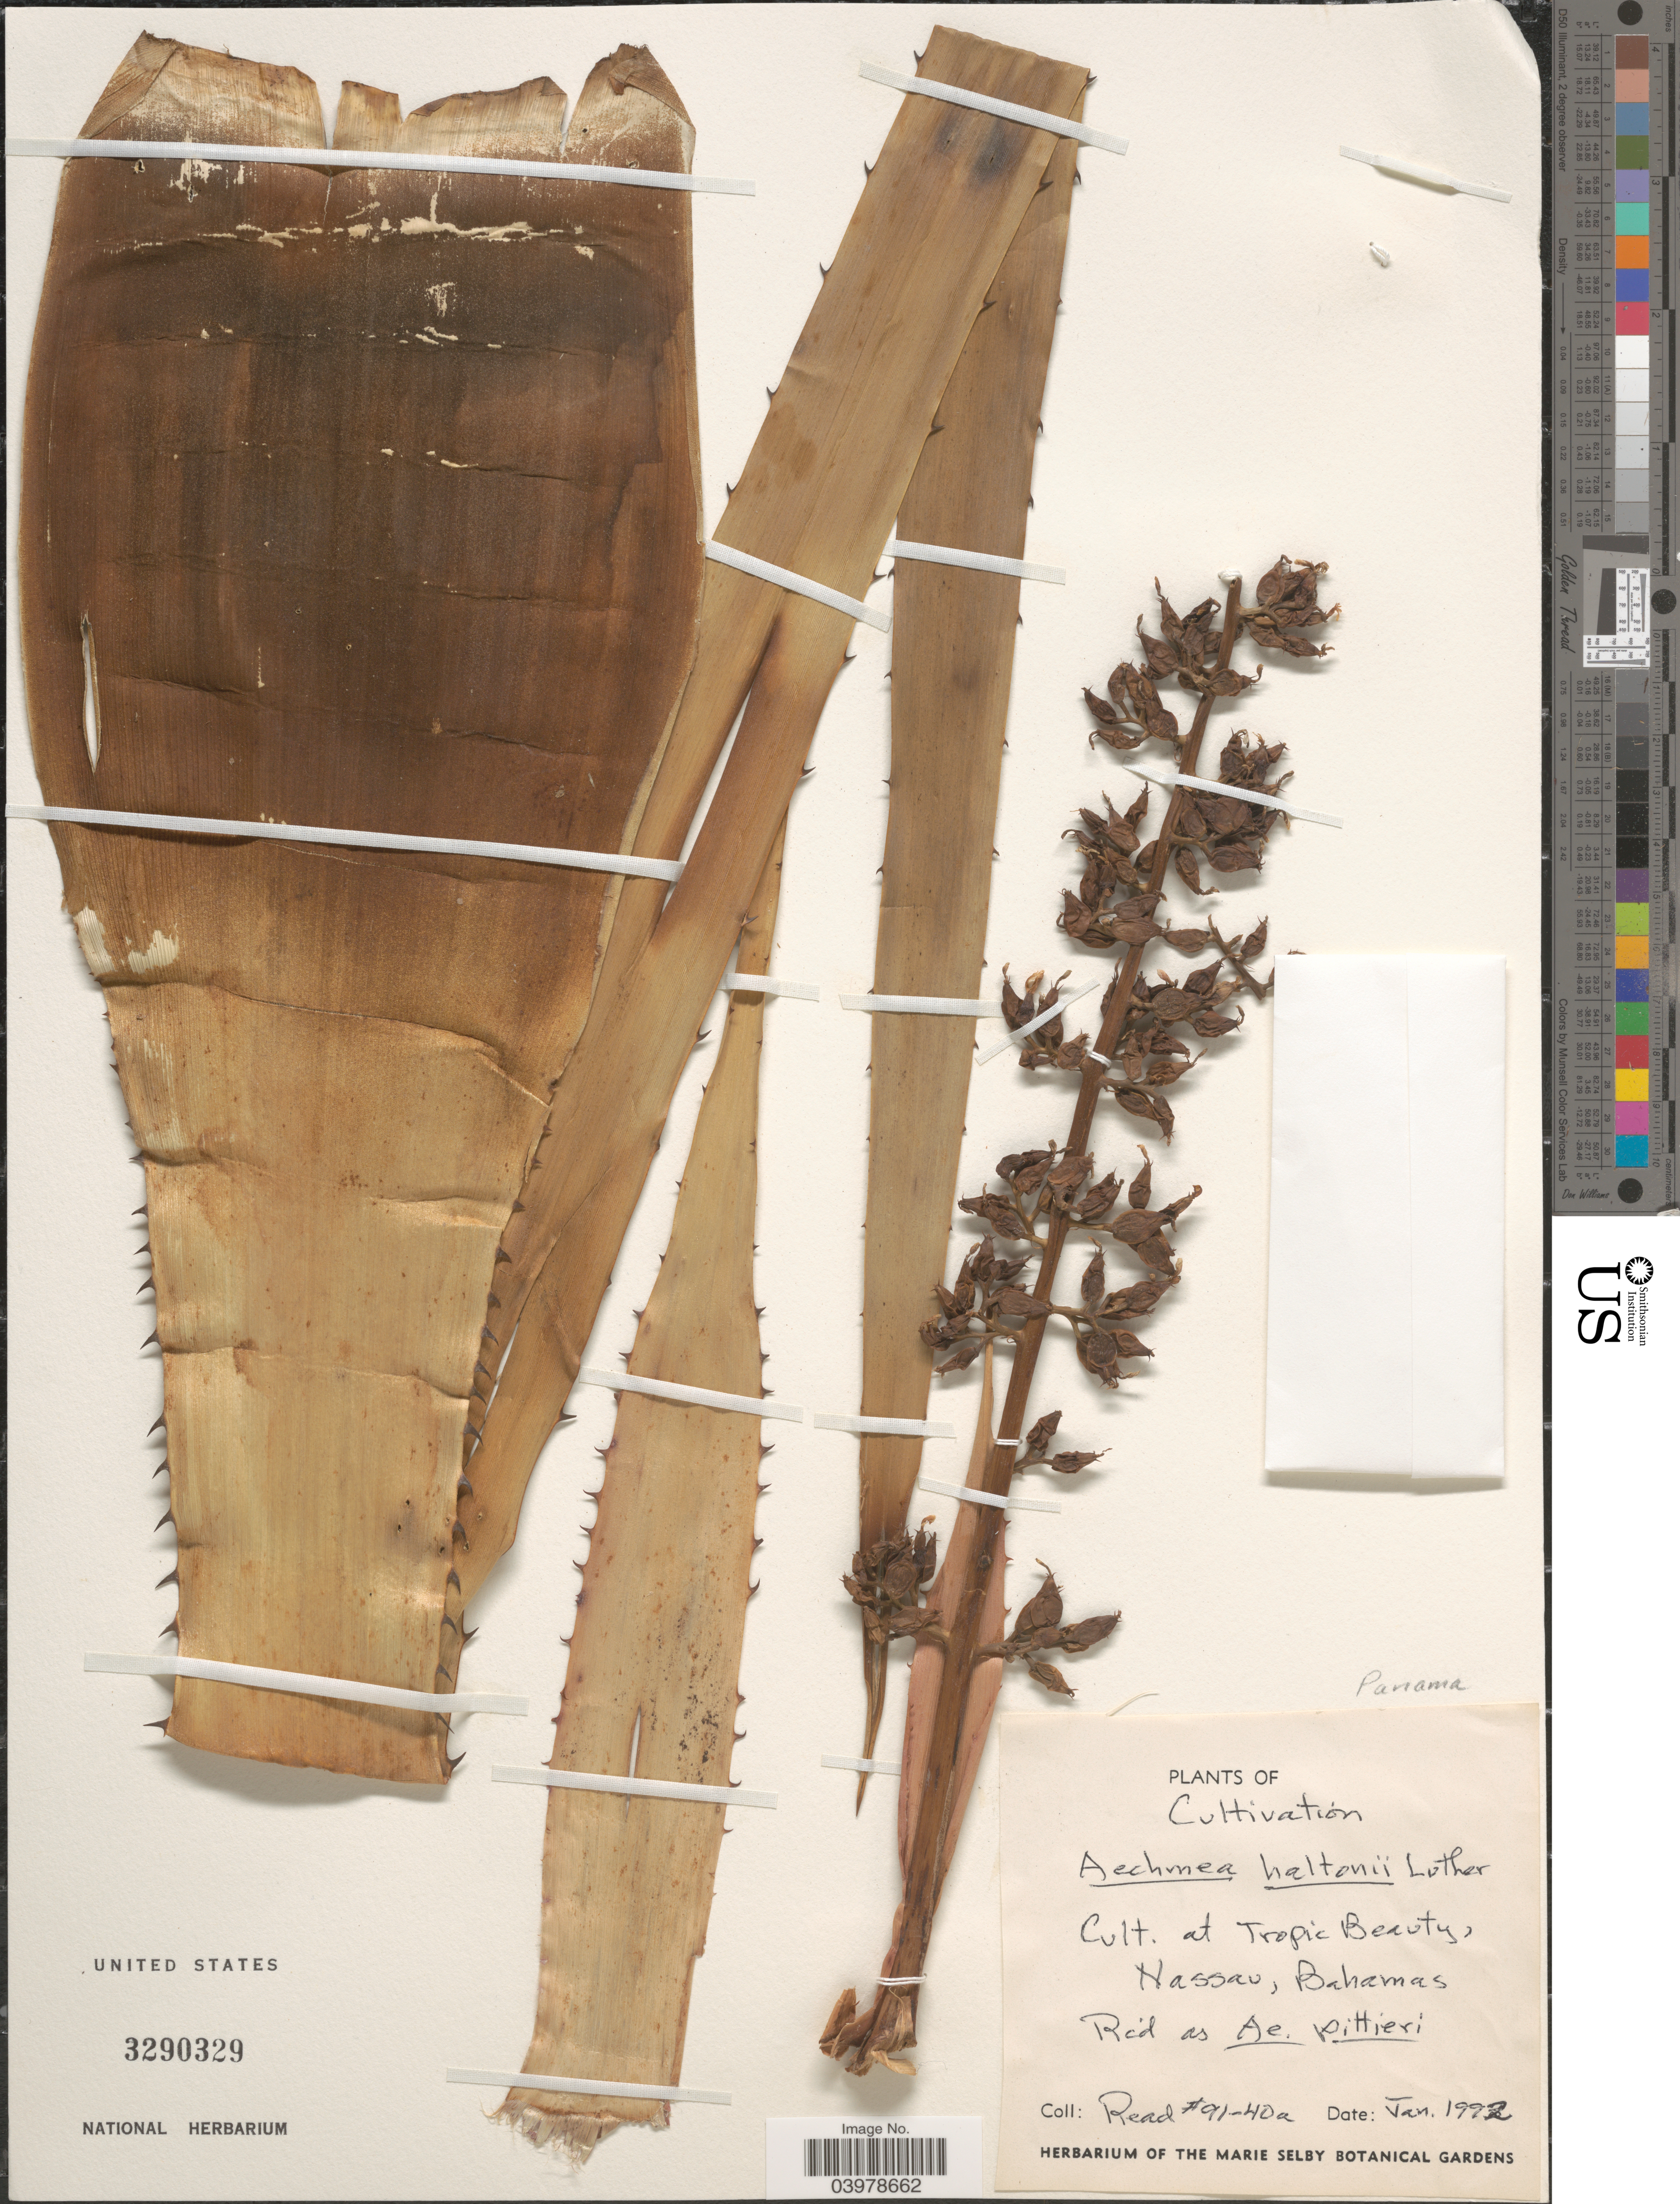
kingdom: Plantae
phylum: Tracheophyta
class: Liliopsida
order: Poales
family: Bromeliaceae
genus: Aechmea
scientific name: Aechmea haltonii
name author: H. Luther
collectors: -- Read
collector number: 91-40a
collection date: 1992-01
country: Bahamas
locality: Tropic Beauty, Nassau.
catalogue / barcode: US 3290329